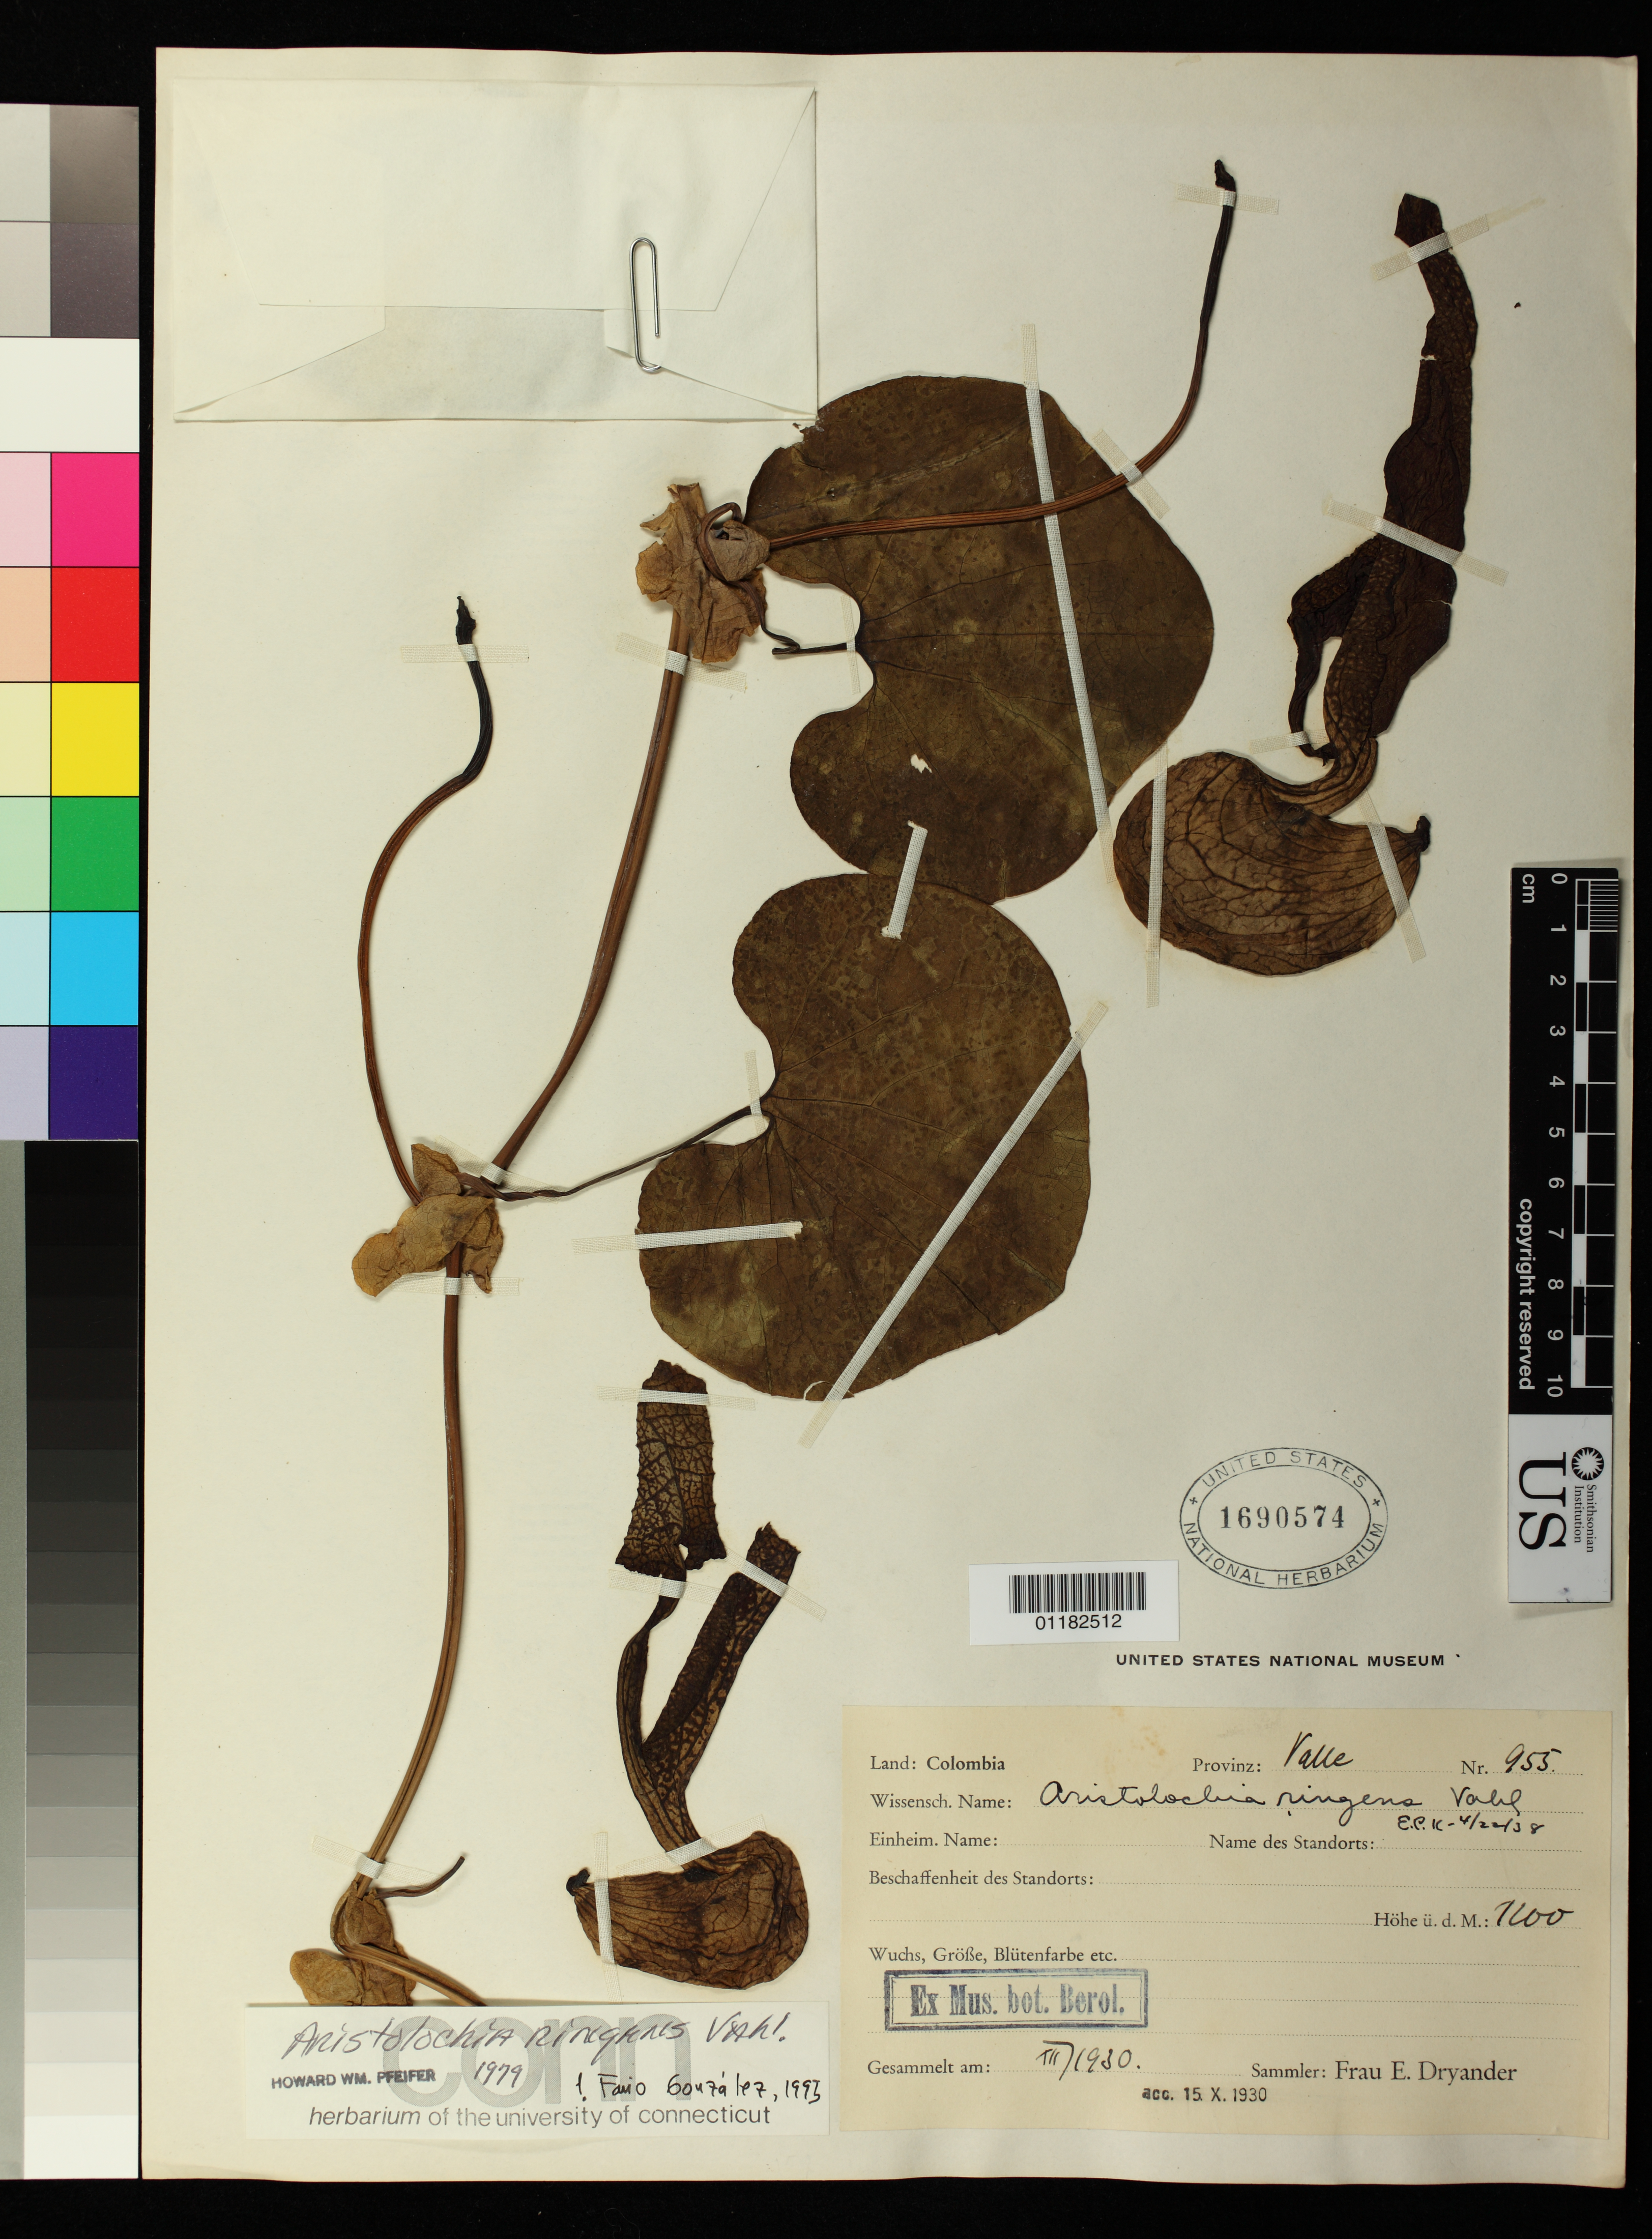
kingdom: Plantae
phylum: Tracheophyta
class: Magnoliopsida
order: Piperales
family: Aristolochiaceae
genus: Aristolochia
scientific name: Aristolochia ringens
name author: Vahl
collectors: E. I. Dryander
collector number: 955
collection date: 1930-12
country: Colombia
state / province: Valle del Cauca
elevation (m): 1200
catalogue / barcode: US 1690574